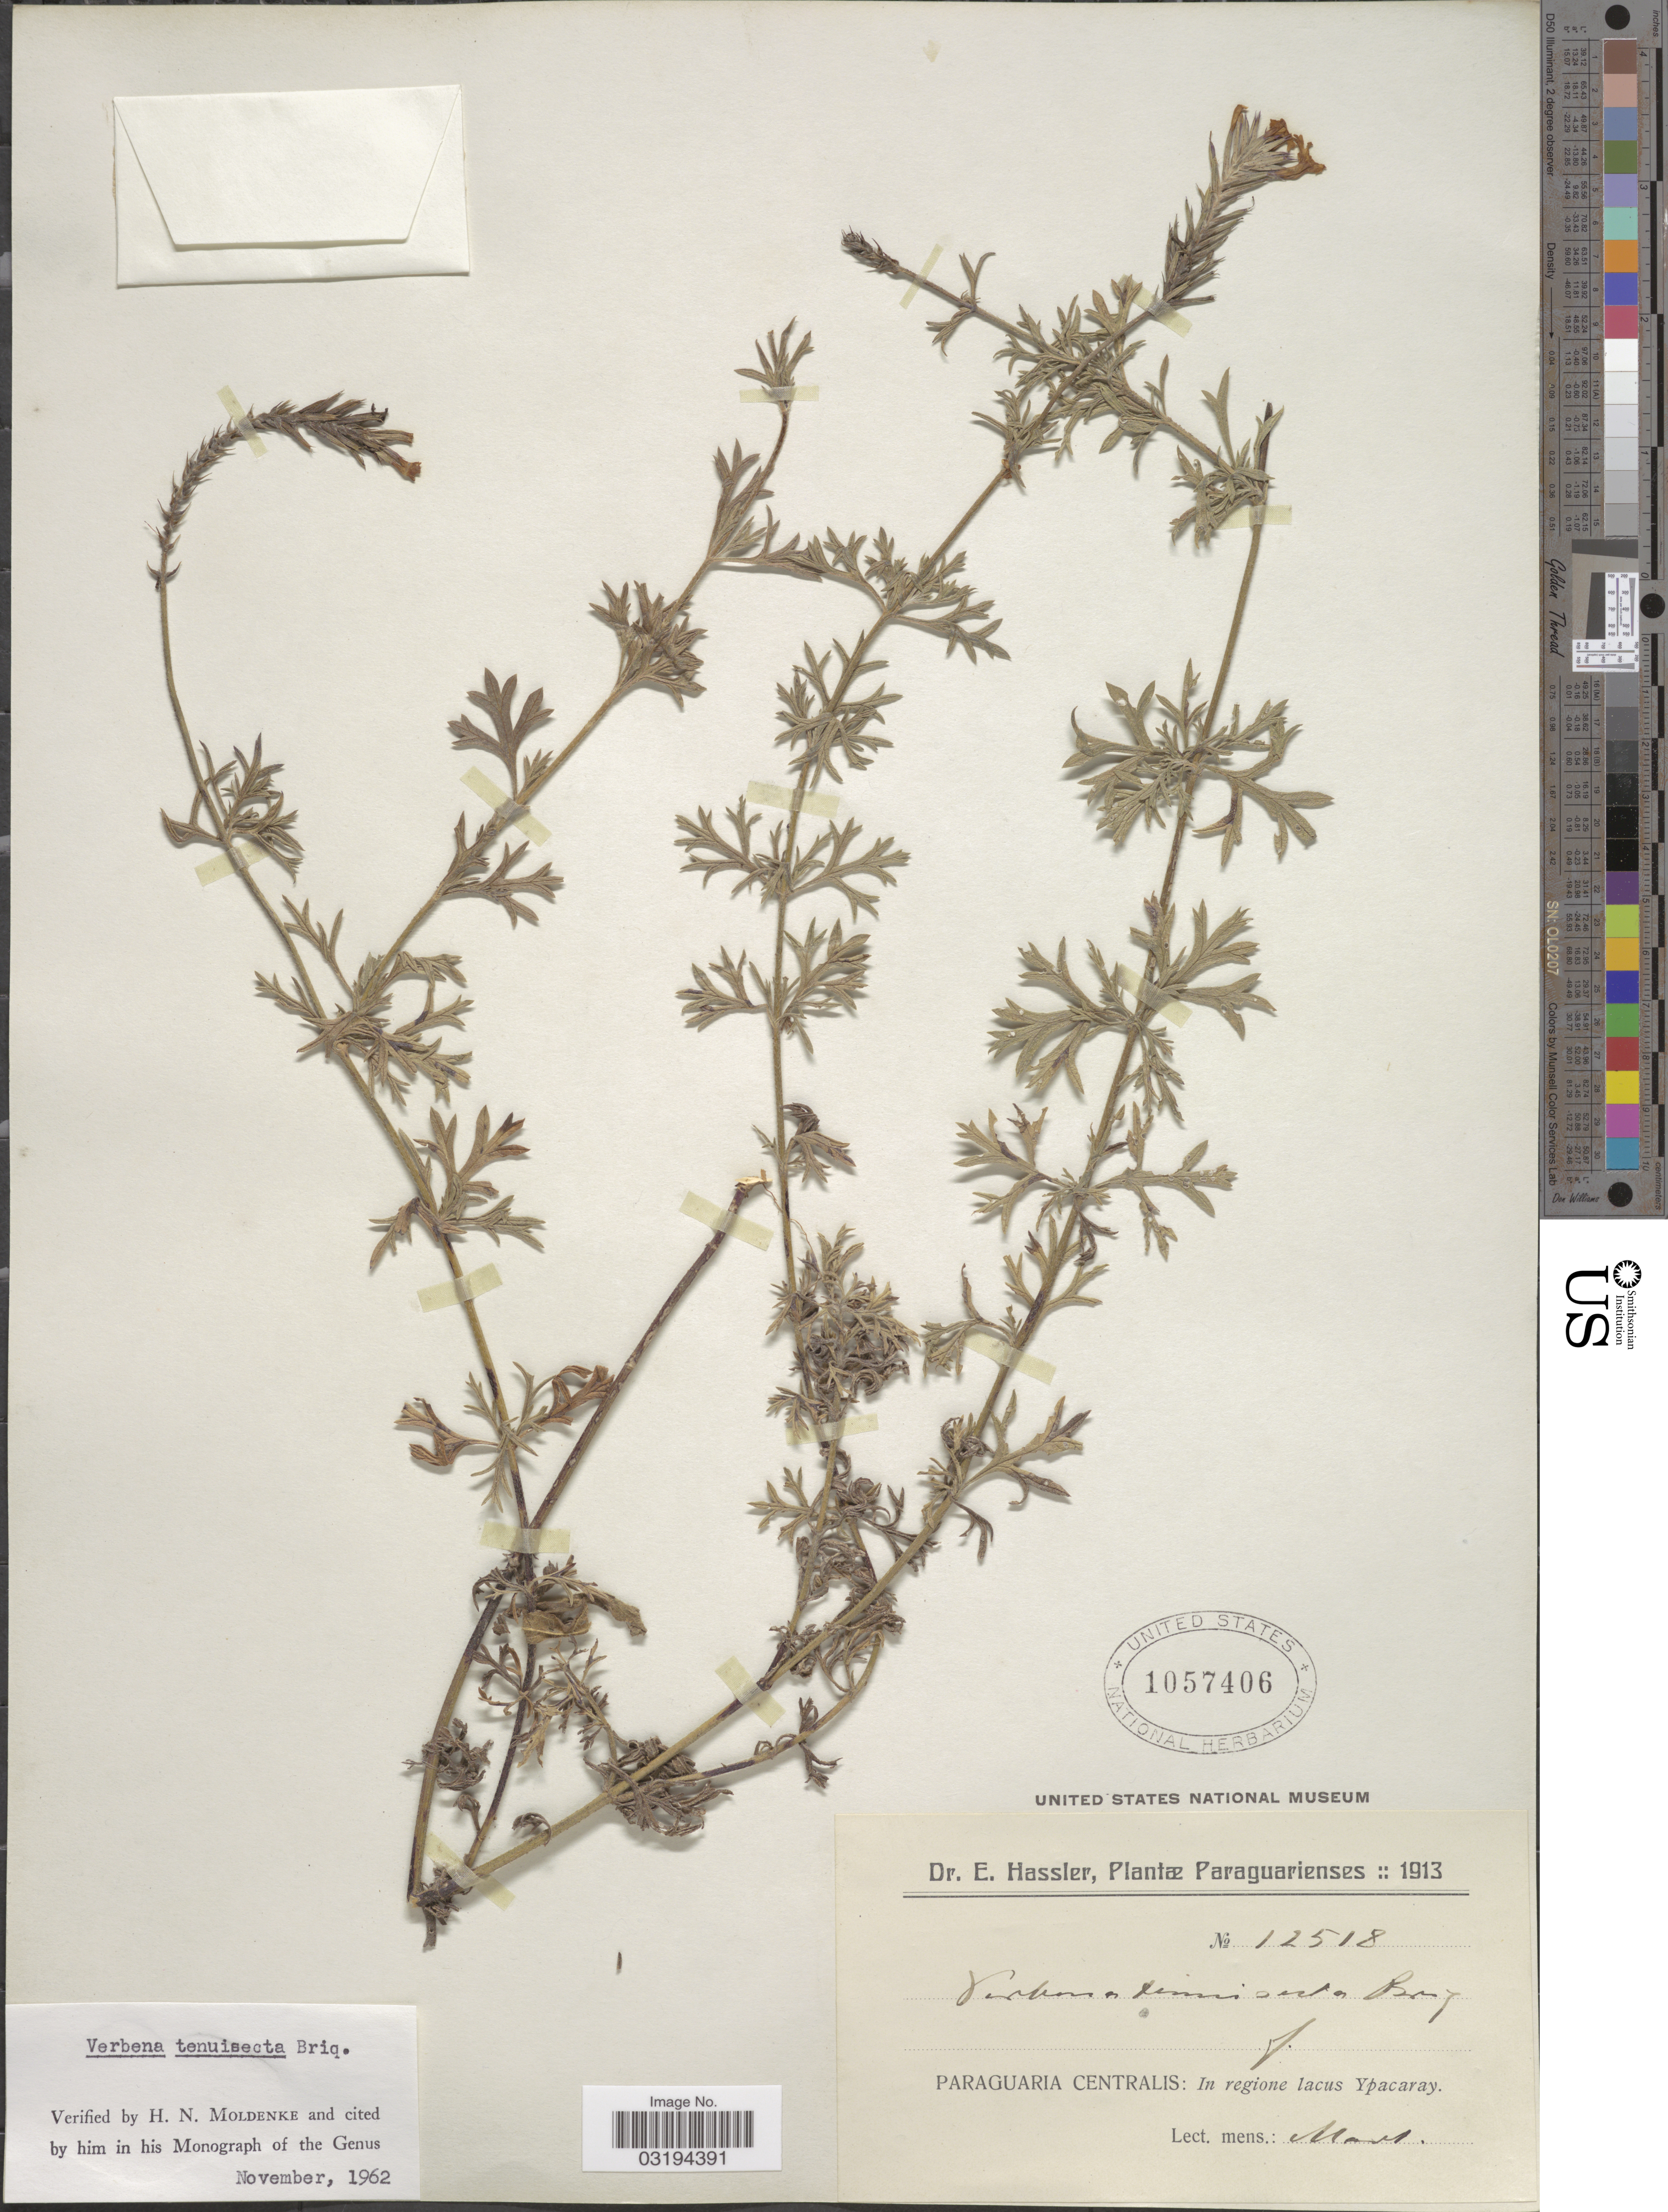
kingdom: Plantae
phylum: Tracheophyta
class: Magnoliopsida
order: Lamiales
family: Verbenaceae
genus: Verbena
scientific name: Verbena tenuisecta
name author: Briq.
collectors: E. Hassler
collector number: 12518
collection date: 1913-03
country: Paraguay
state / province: Paraguari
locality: Paraguaria Centralis: In regione lacus Ypacaray.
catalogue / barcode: US 1057406